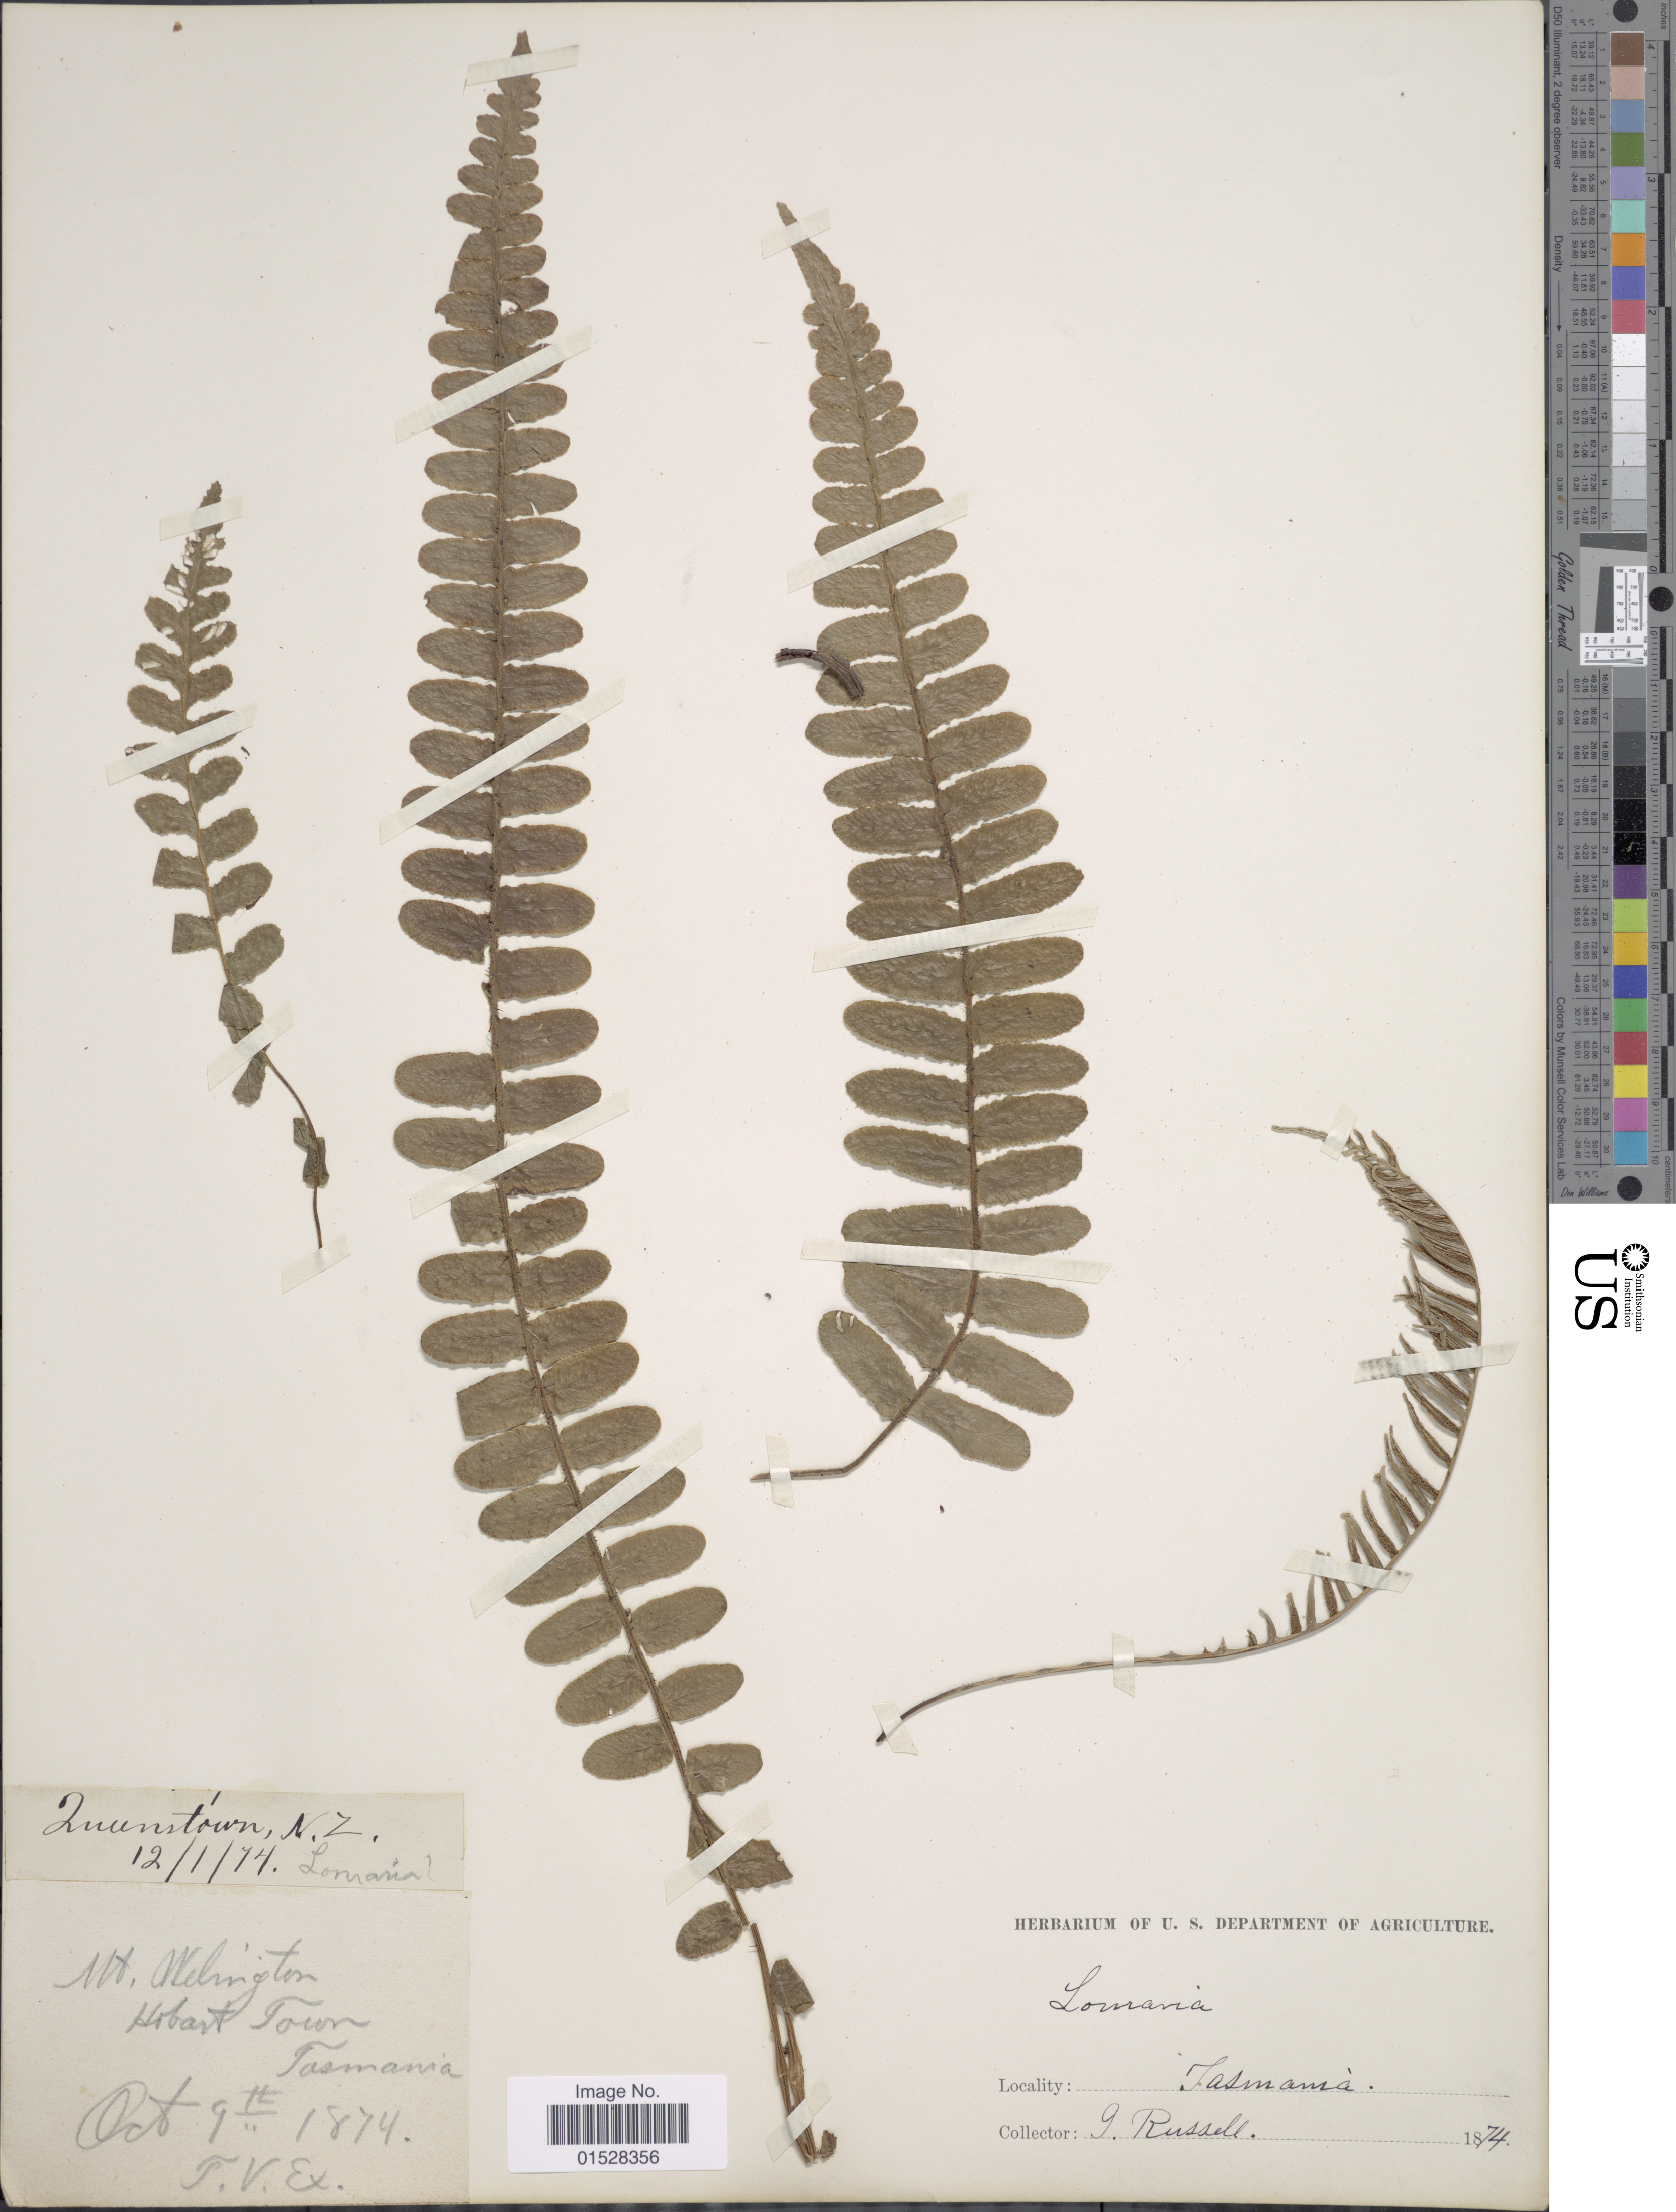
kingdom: Plantae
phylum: Tracheophyta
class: Polypodiopsida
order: Polypodiales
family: Blechnaceae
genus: Blechnum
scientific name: Blechnum fluviatile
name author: (R. Br.) E.J. Lowe ex Salomon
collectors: J. Russell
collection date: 1874-10-09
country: Australia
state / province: Tasmania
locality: Mt. Wellington, Hobart Town.